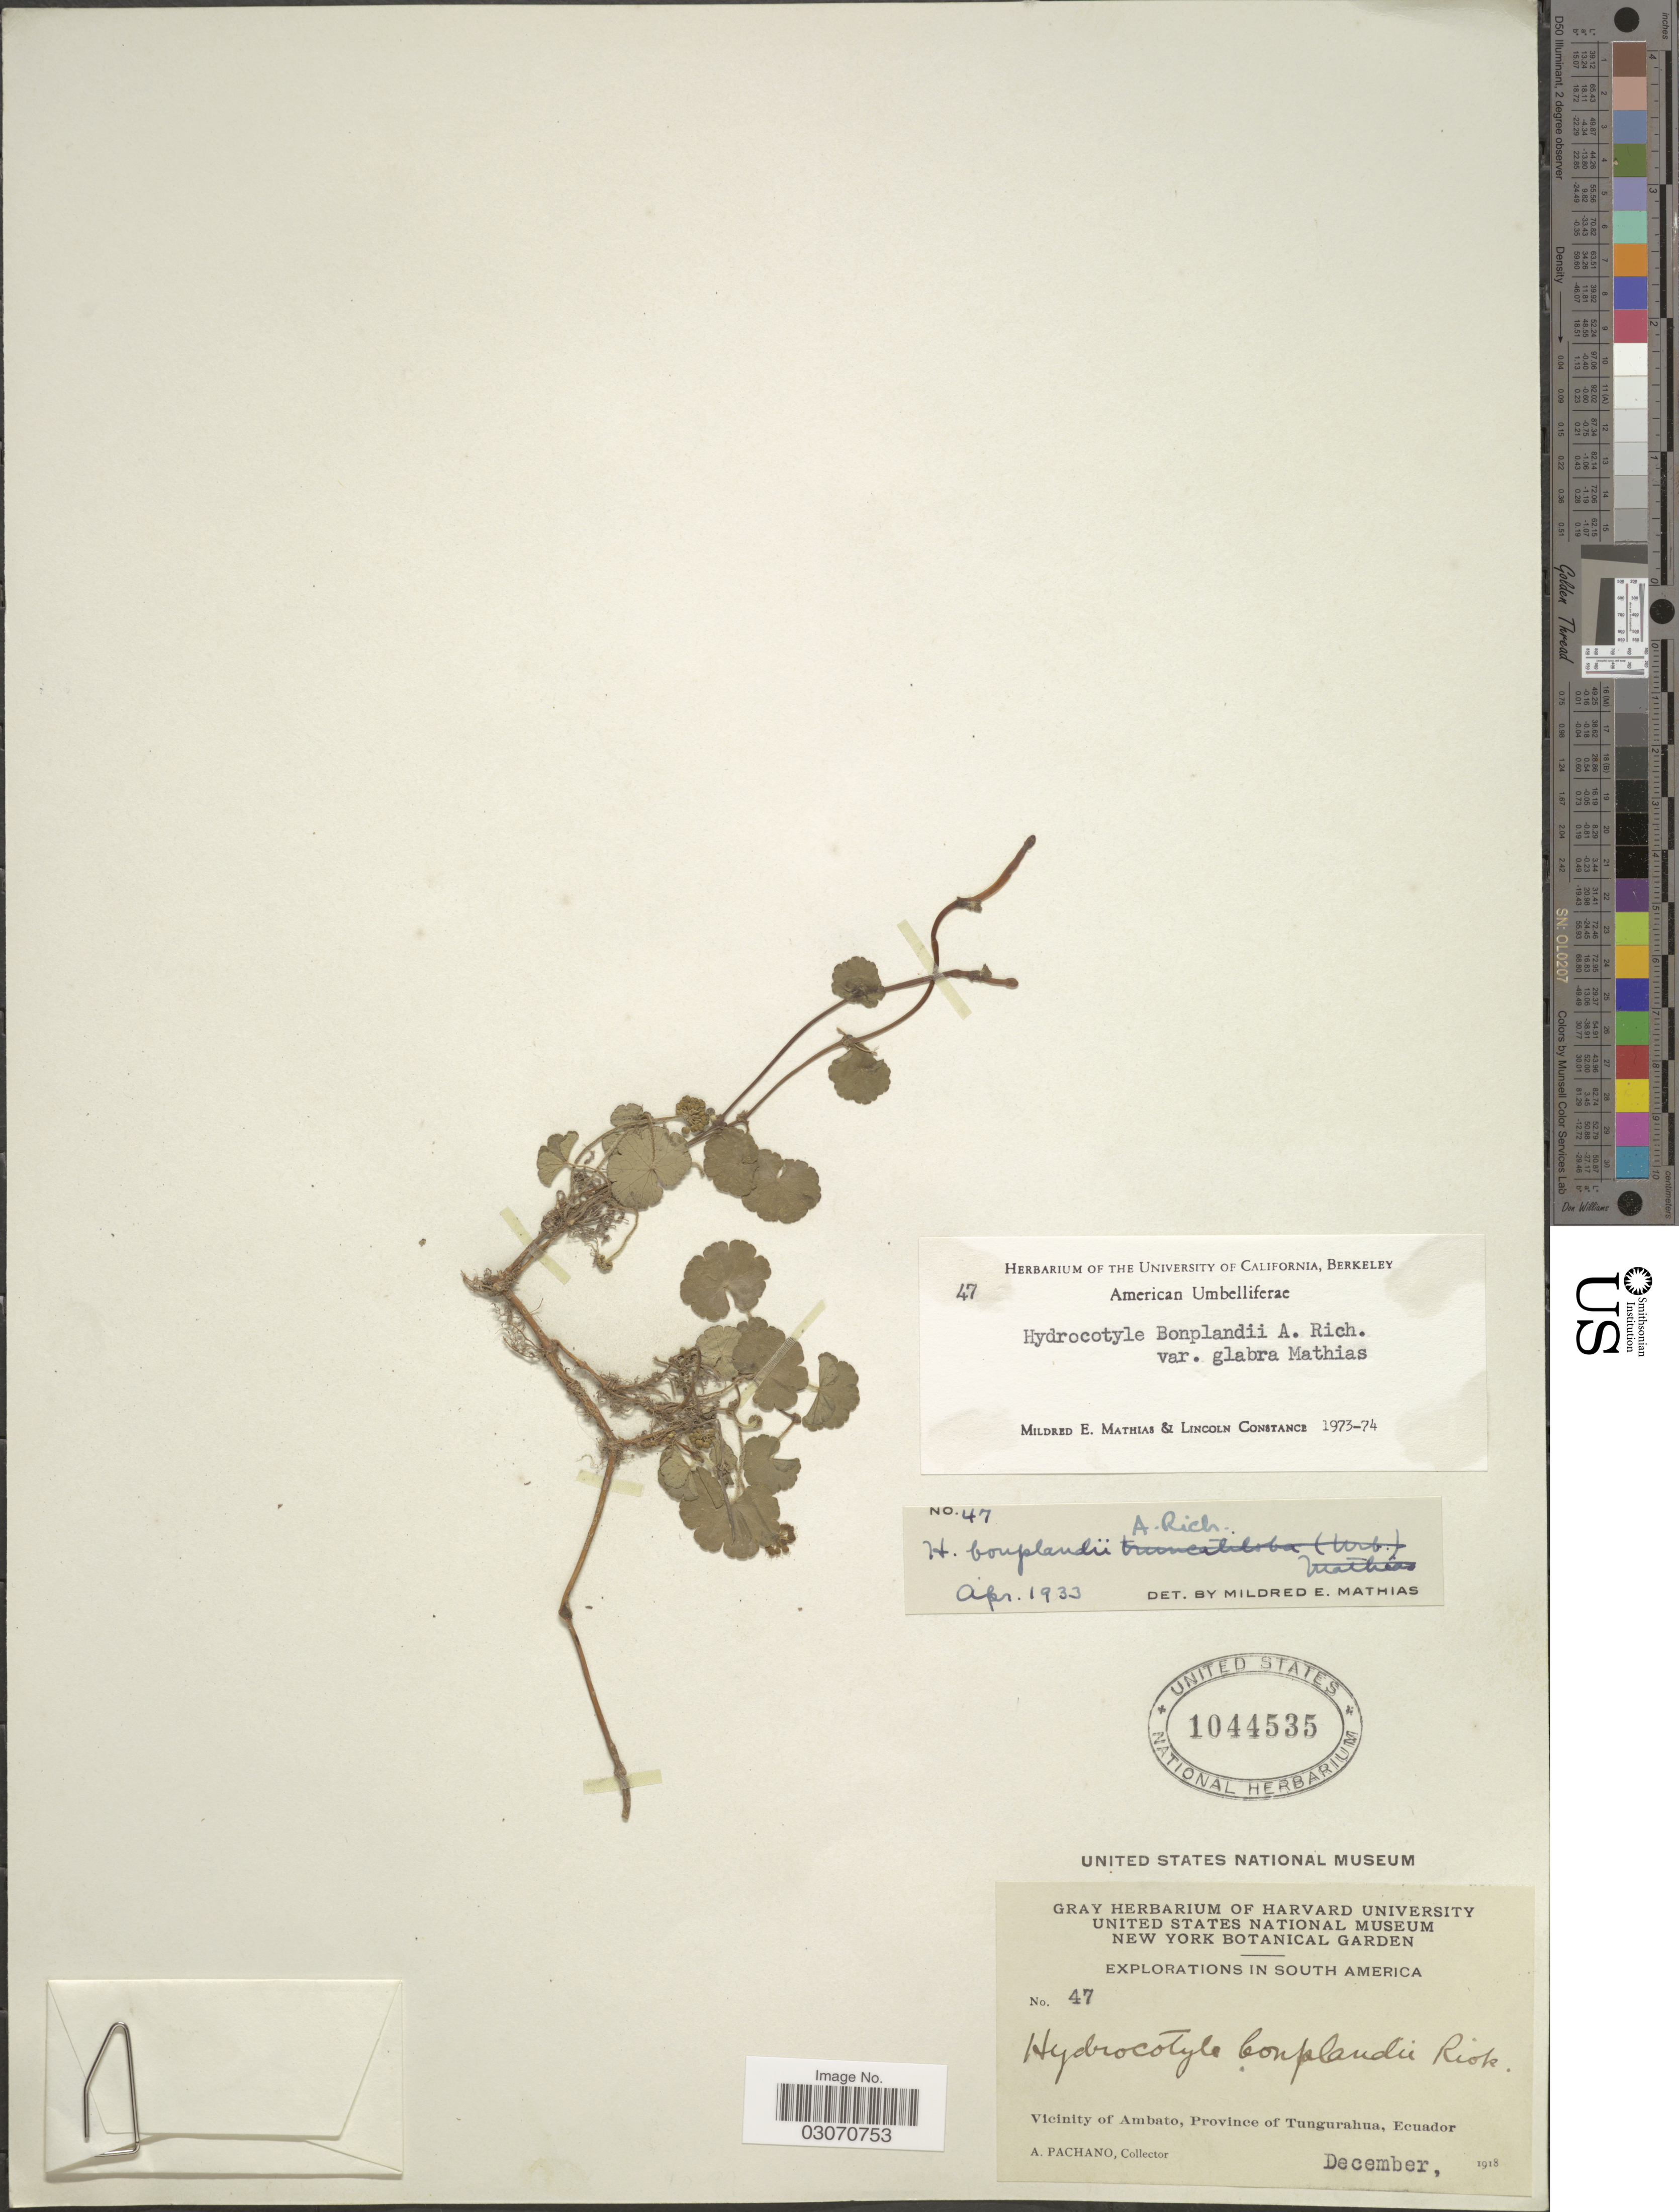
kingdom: Plantae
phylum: Tracheophyta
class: Magnoliopsida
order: Apiales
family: Araliaceae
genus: Hydrocotyle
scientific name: Hydrocotyle bonplandii var. glabra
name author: Mathias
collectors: A. Pachano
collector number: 47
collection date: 1918-12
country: Ecuador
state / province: Tungurahua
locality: Vicinity of Ambato.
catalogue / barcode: US 1044535